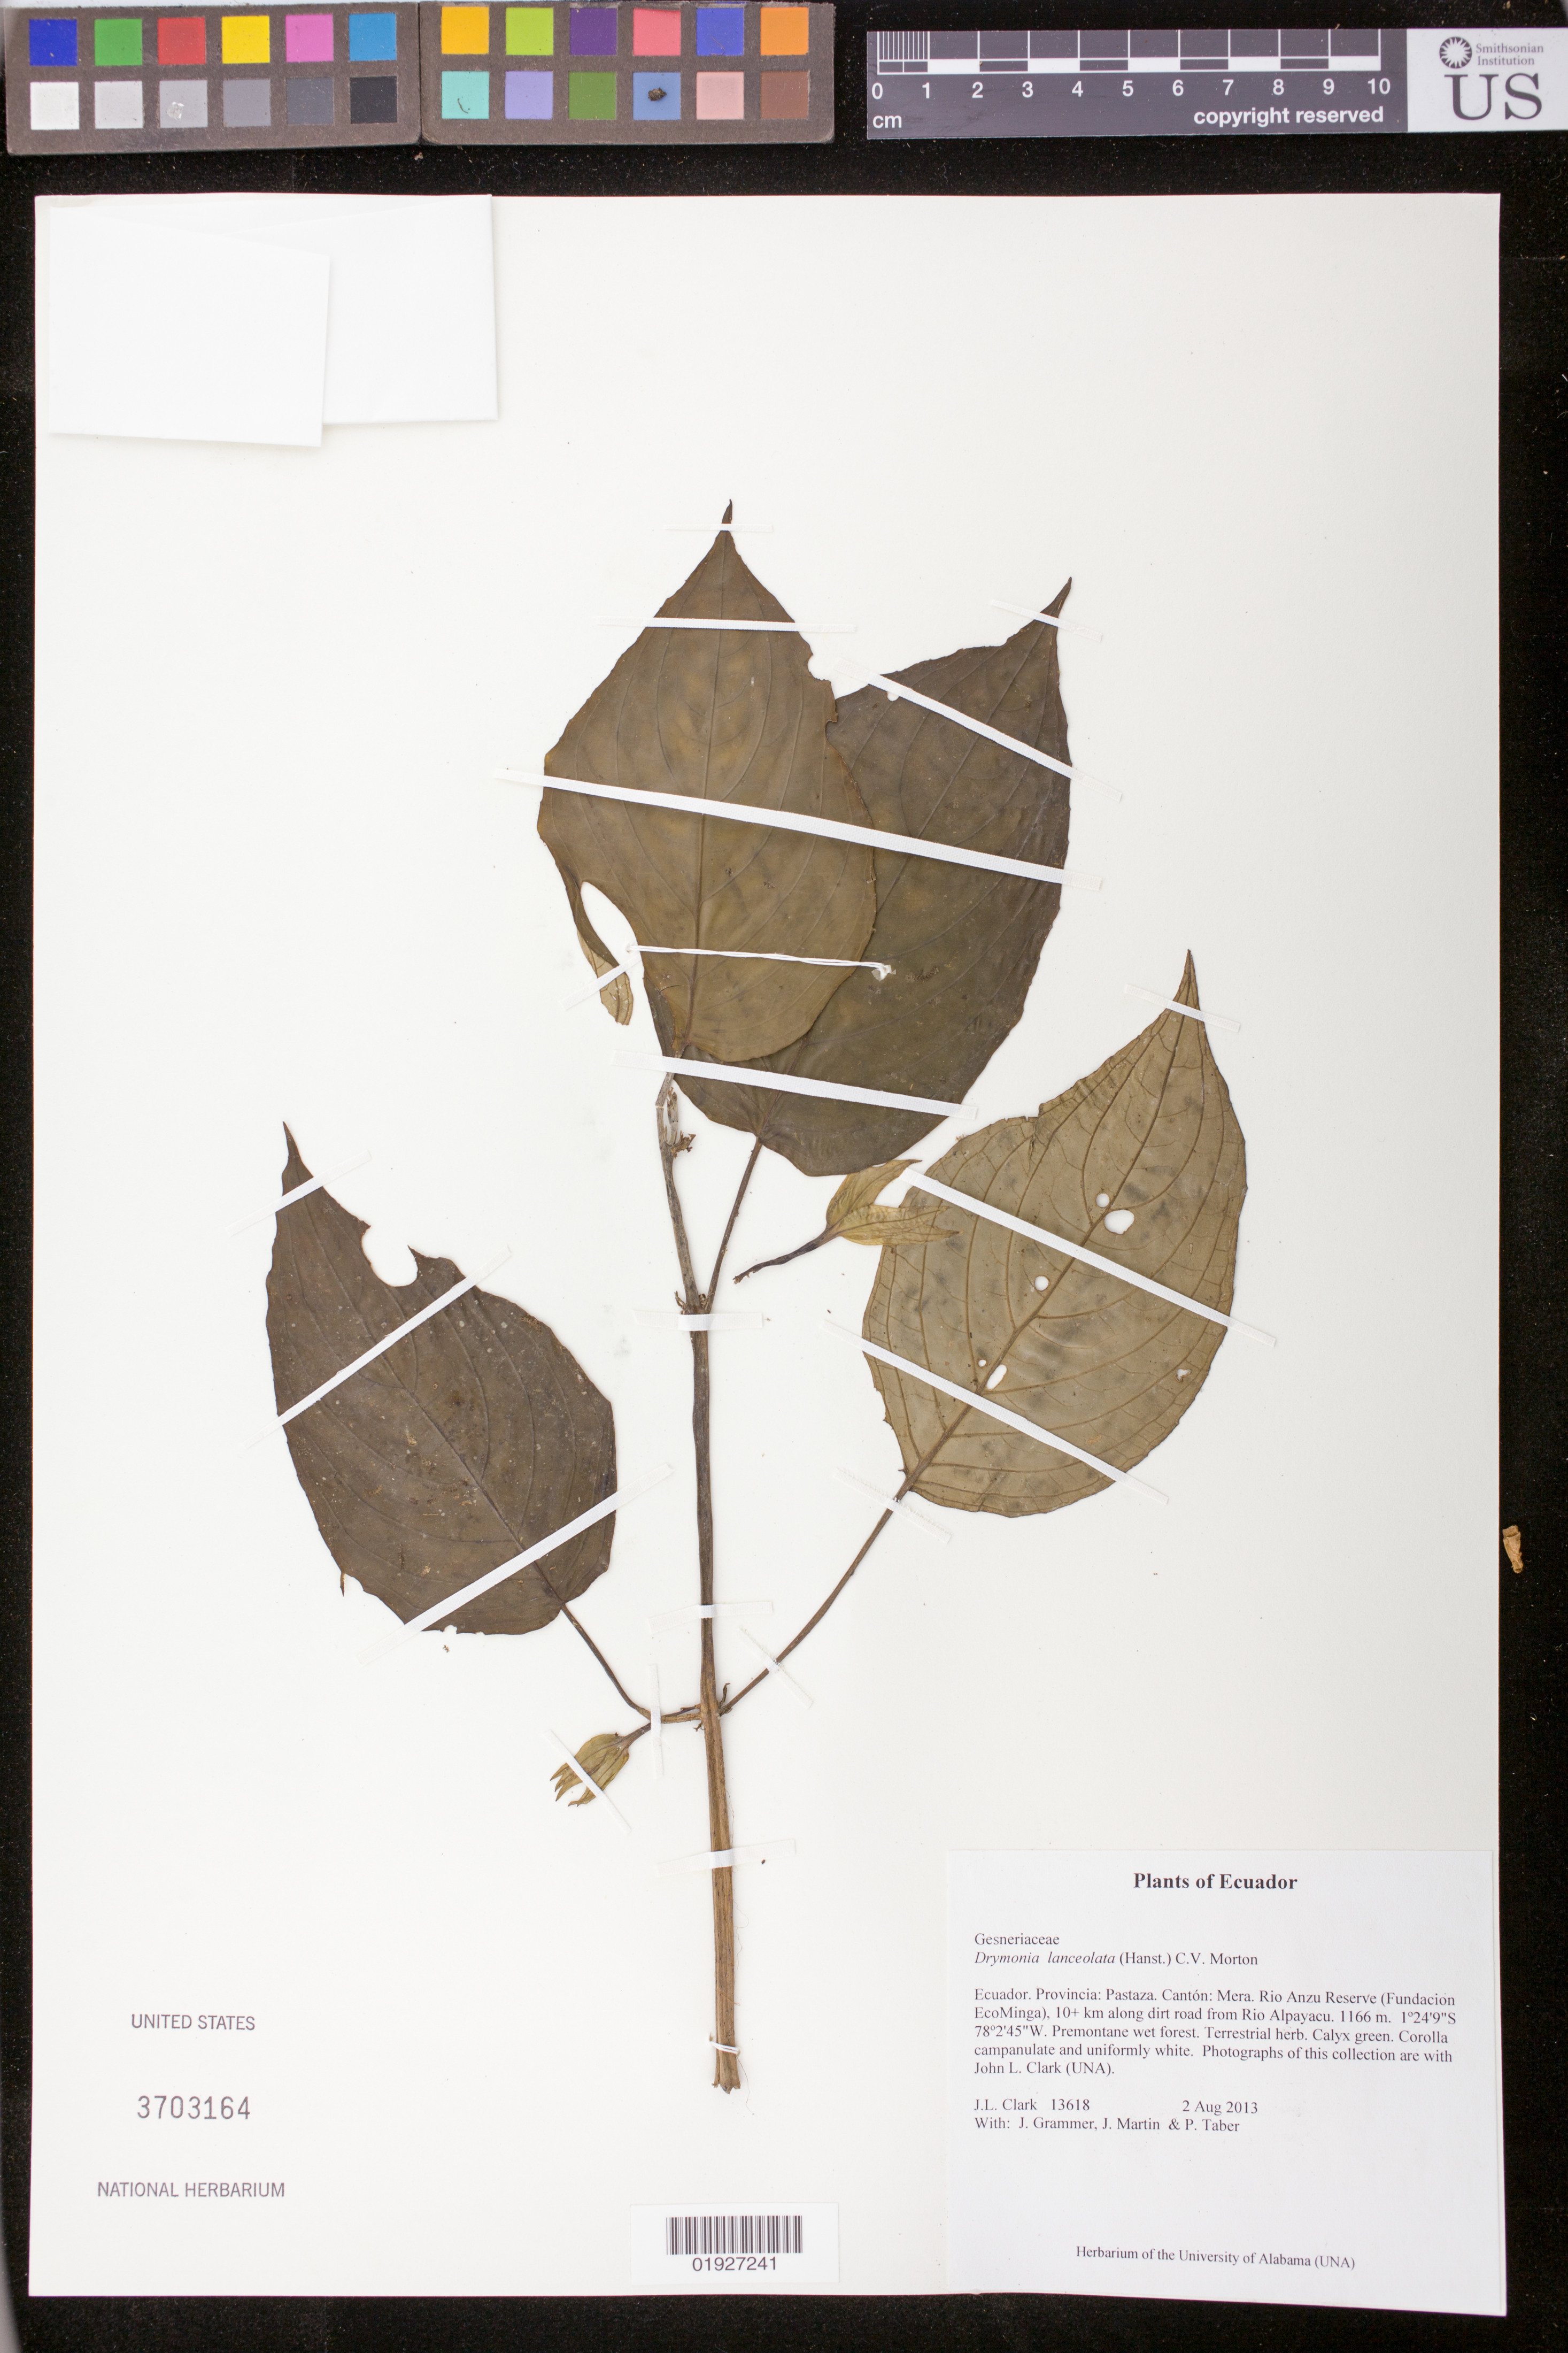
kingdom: Plantae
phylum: Tracheophyta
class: Magnoliopsida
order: Lamiales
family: Gesneriaceae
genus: Drymonia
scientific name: Drymonia lanceolata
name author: (Hanst.) C.V. Morton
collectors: J. L. Clark, J. Grammer, J. Martin & P. Taber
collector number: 13618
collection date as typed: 2 Aug 2013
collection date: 2013-08-02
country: Ecuador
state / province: Pastaza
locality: Canton: Mera. Rio Anzu Reserve (Fundacion EcoMinga), 10+ km along dirt road from Rio Alpayacu.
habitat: Premontane wet forest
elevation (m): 1166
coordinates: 1 24 9 S, 78 2 45 W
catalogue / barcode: US 3703164